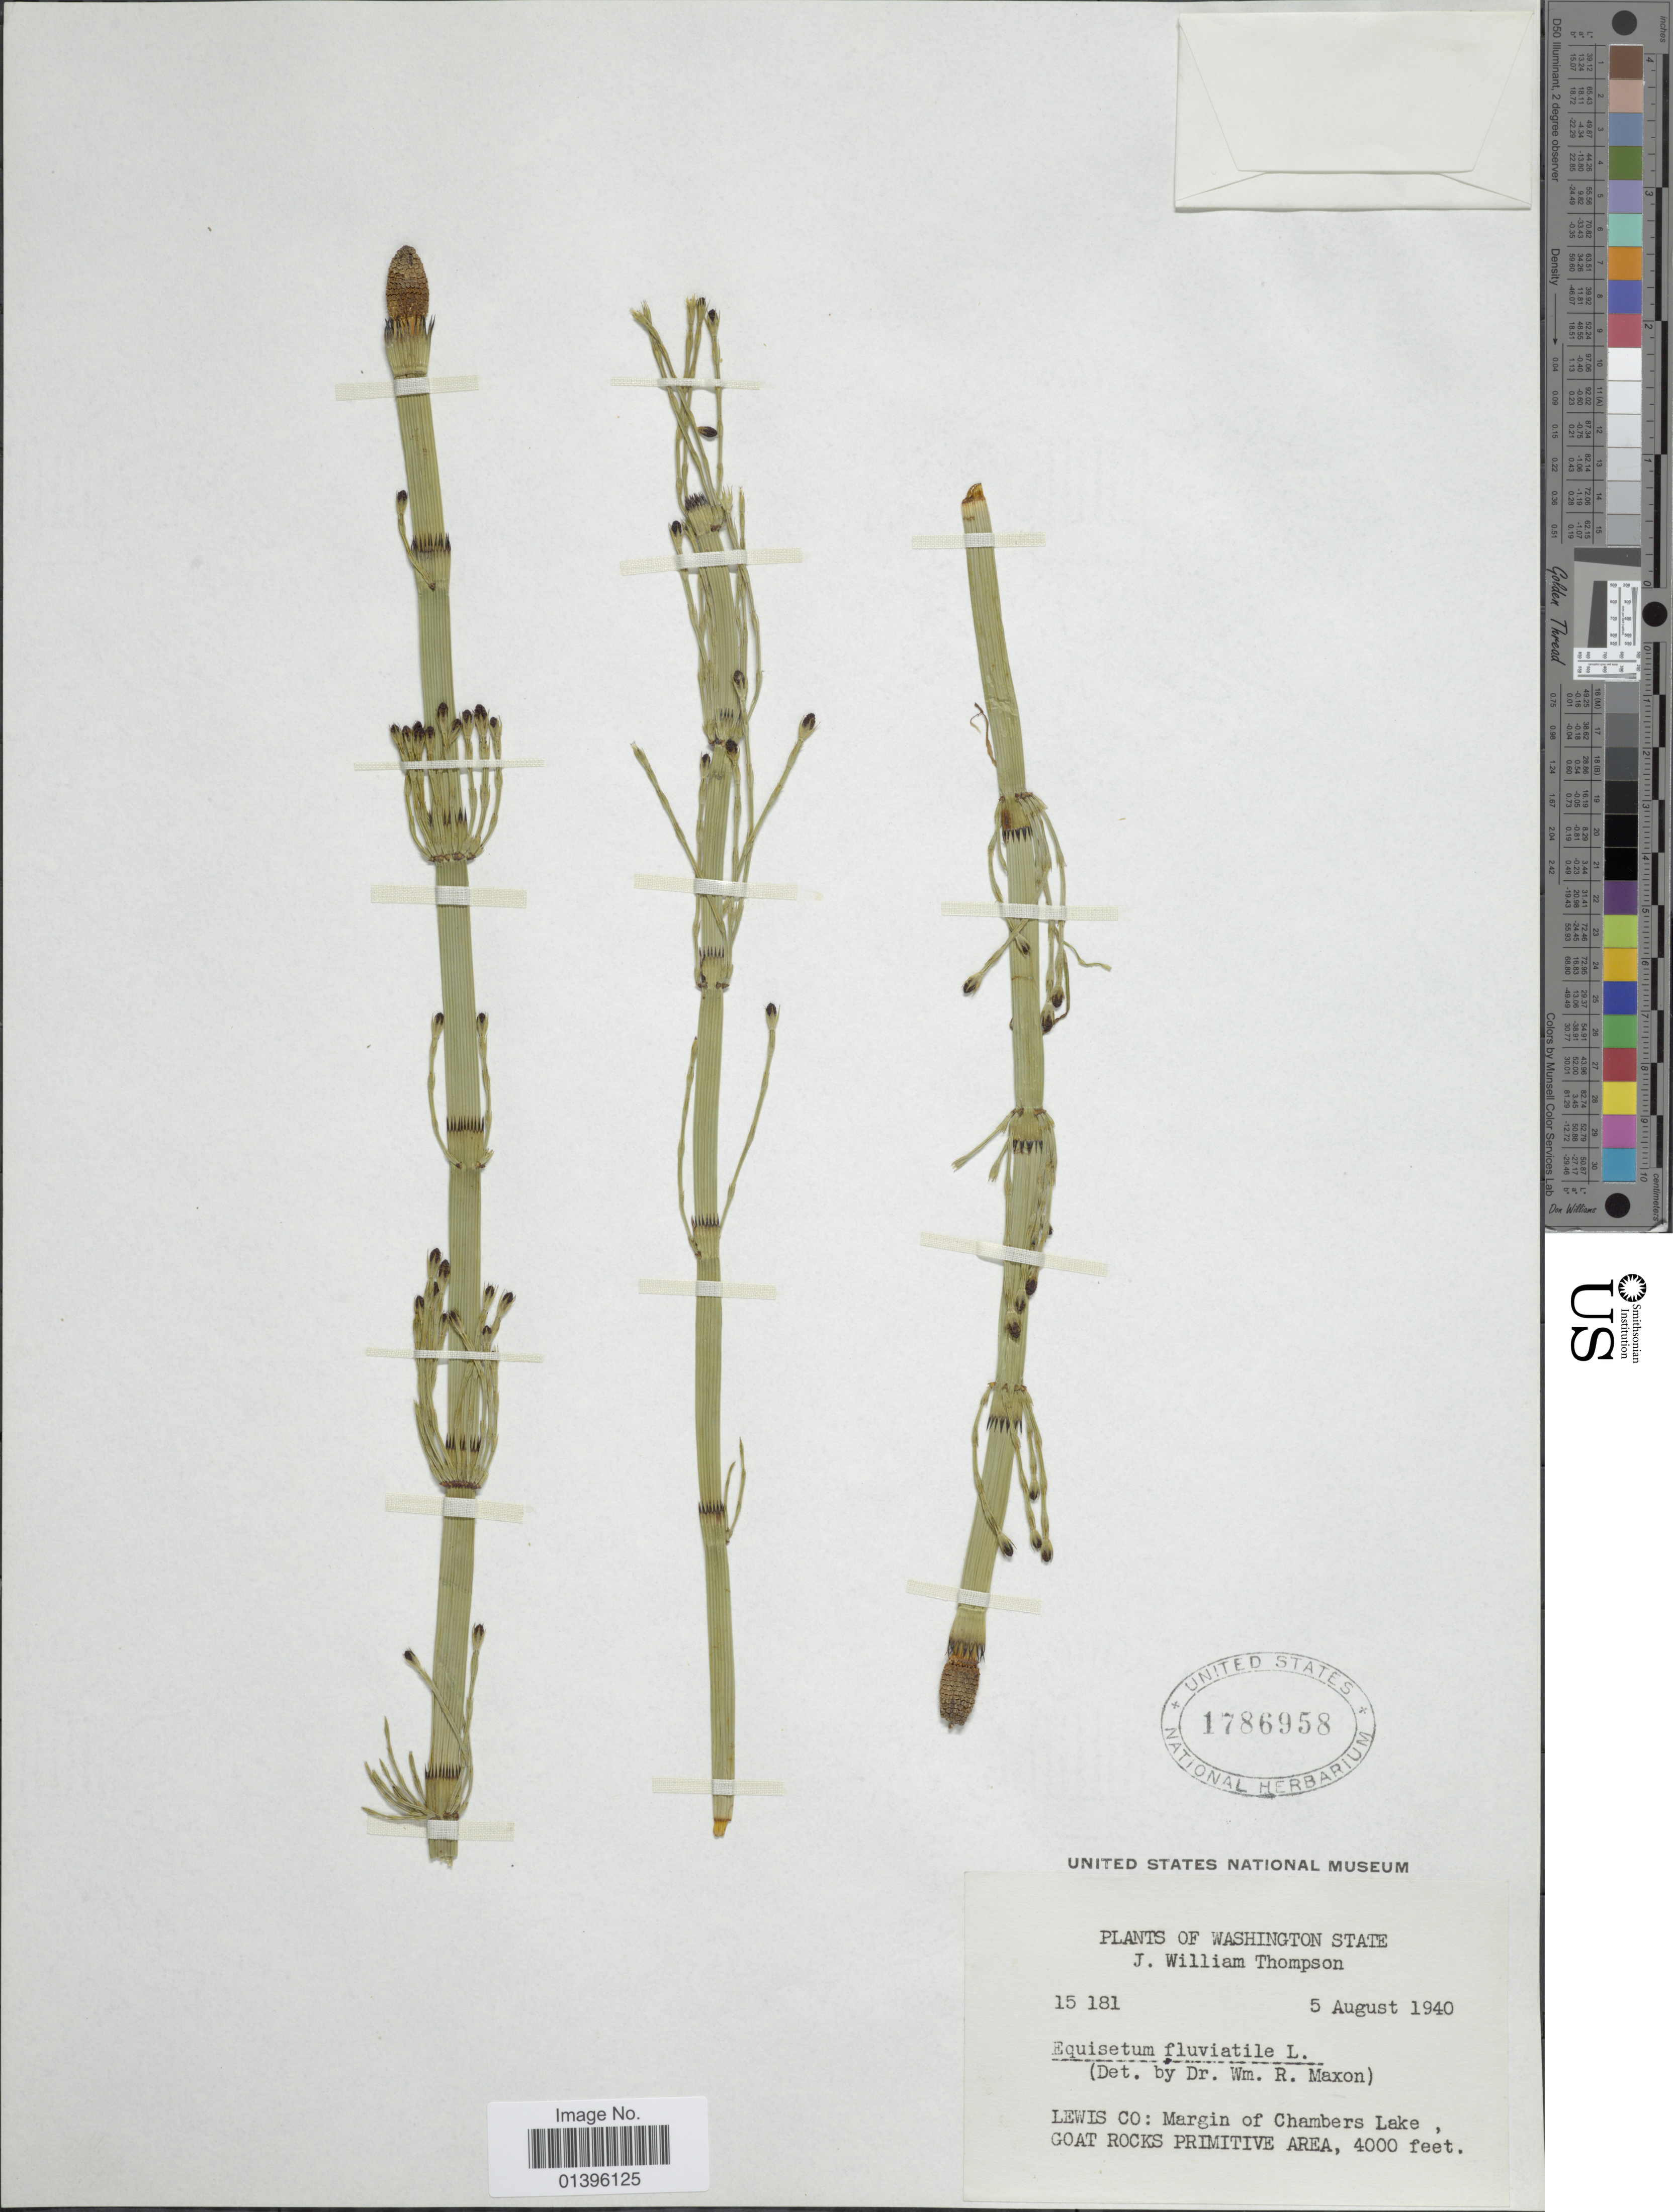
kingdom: Plantae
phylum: Tracheophyta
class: Polypodiopsida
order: Equisetales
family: Equisetaceae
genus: Equisetum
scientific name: Equisetum fluviatile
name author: L.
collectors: J. W. Thompson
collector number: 15181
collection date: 1940-08-05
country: United States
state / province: Washington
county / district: Lewis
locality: Washington State. Lewis Co: Margin of Chambers Lake, Goat Rocks Primitive Area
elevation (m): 1219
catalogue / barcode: US 1786958